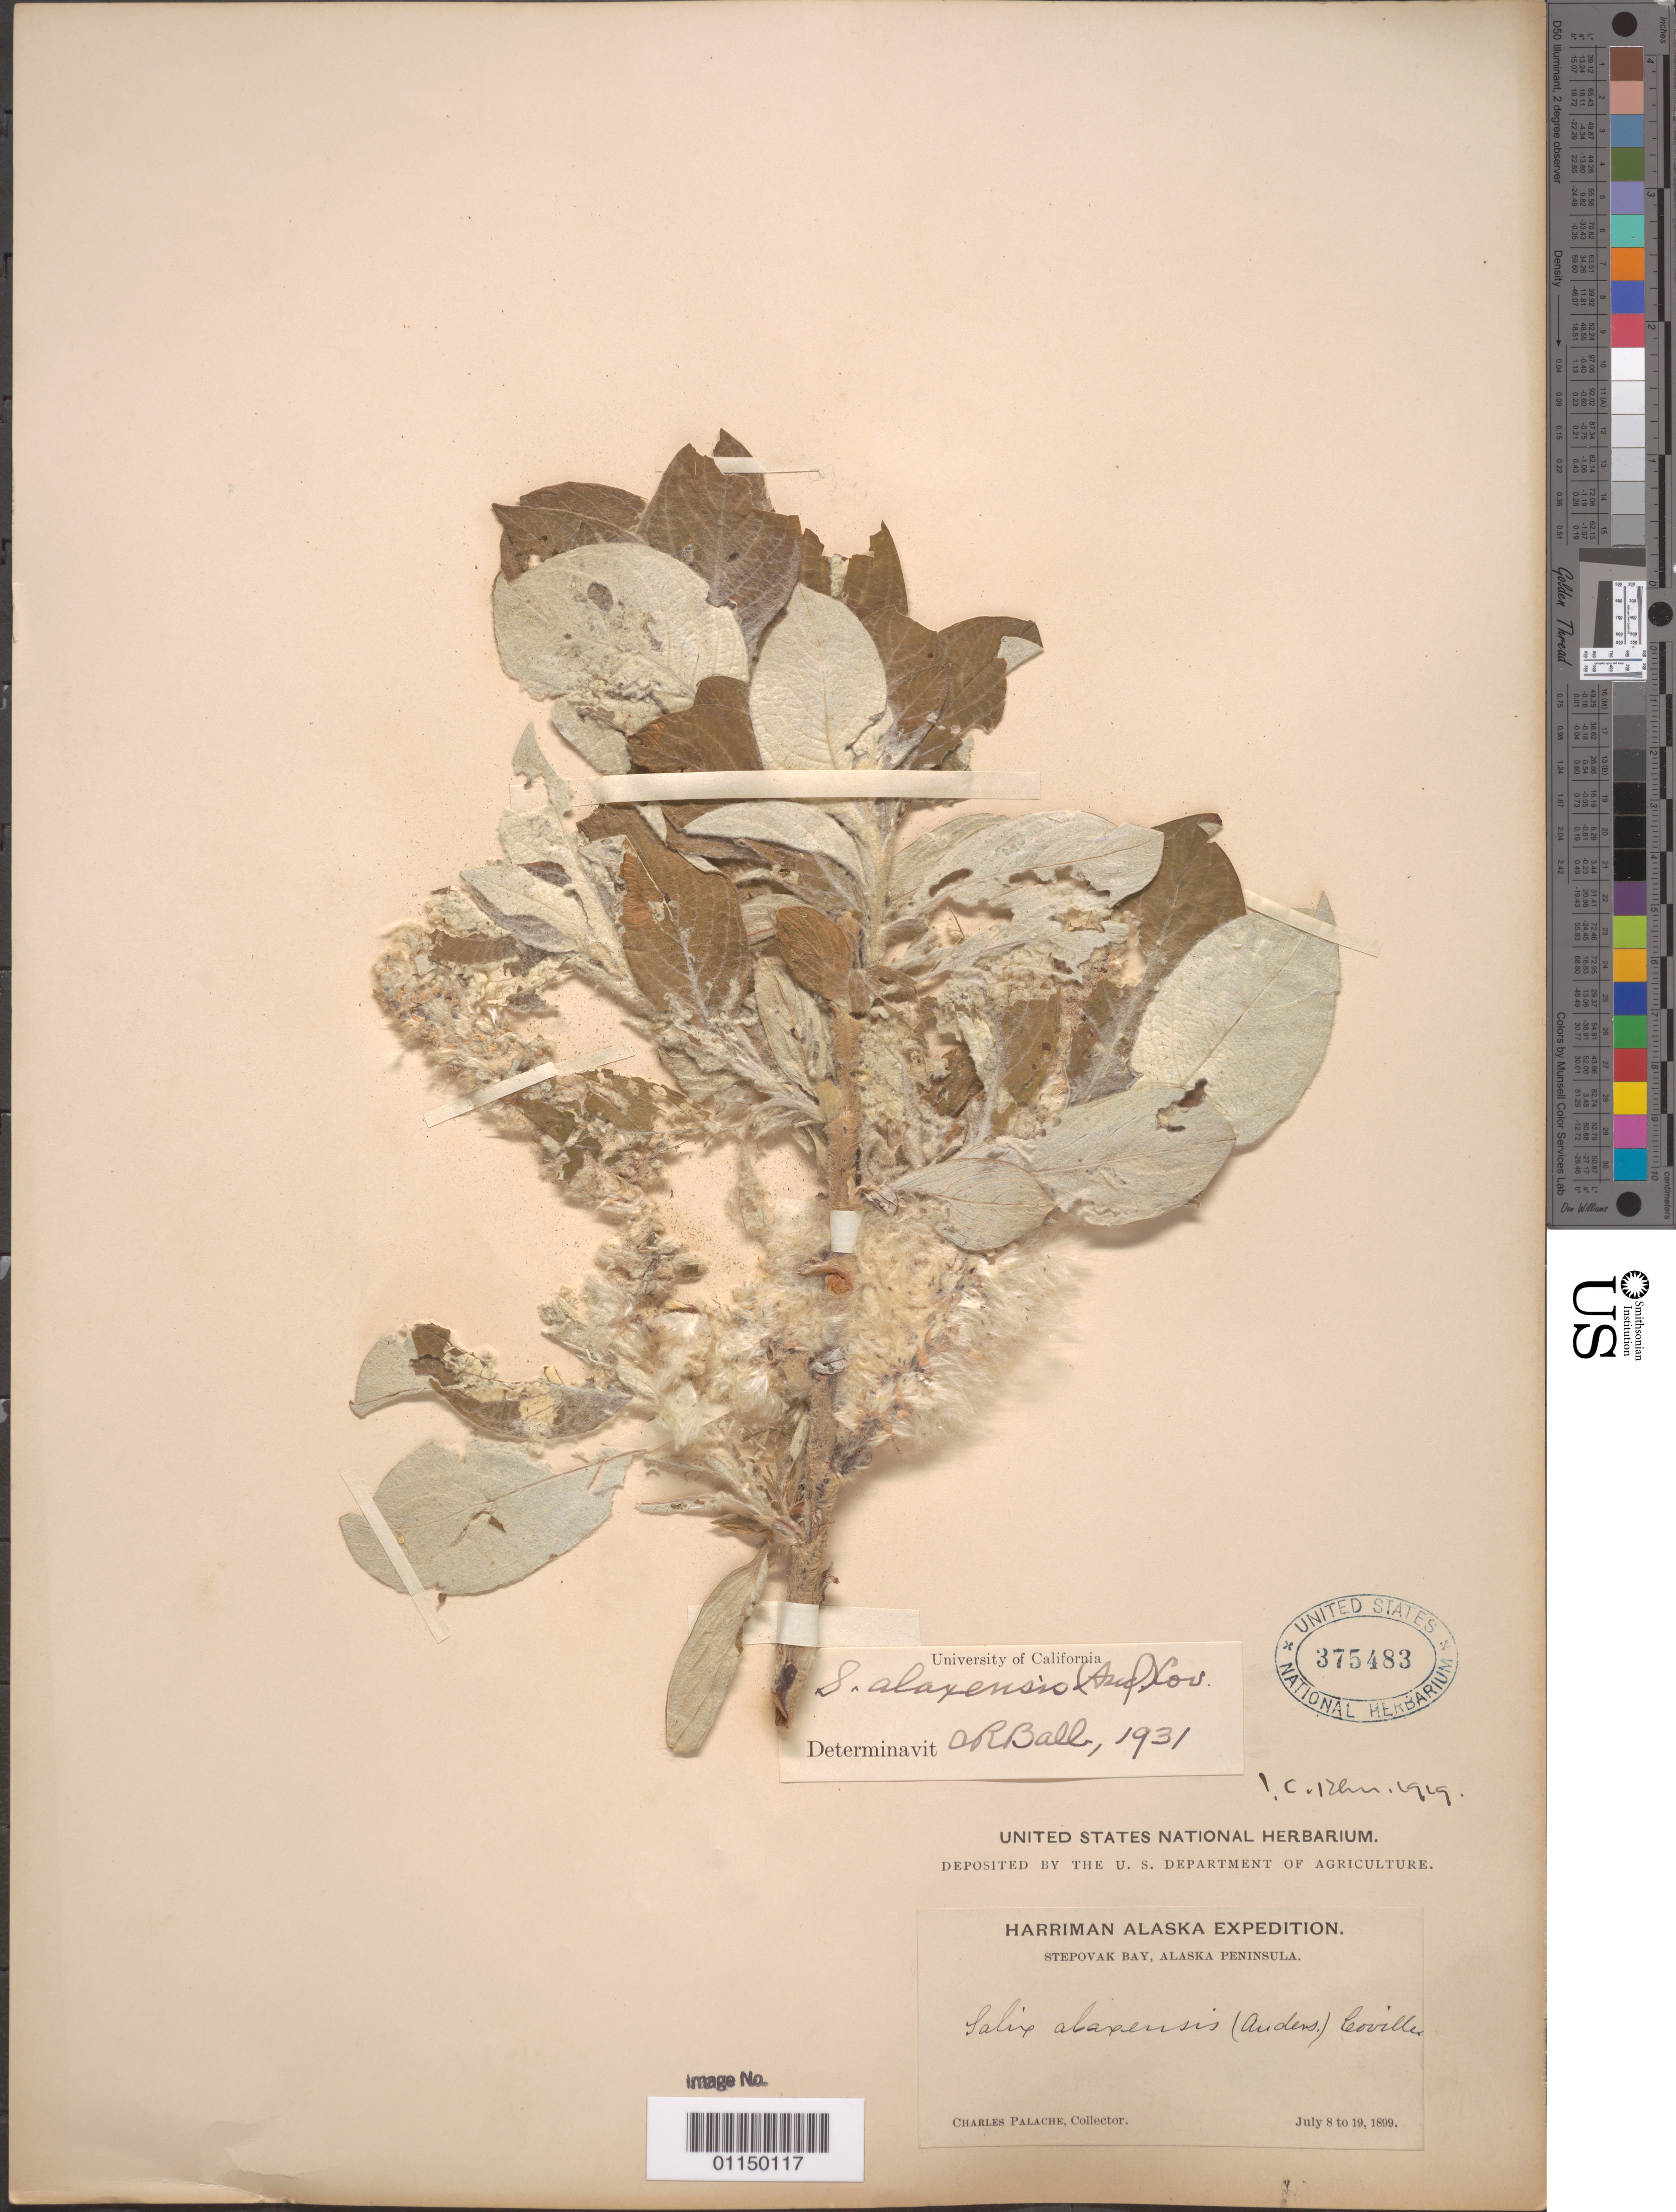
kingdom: Plantae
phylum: Tracheophyta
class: Magnoliopsida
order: Malpighiales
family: Salicaceae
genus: Salix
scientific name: Salix alaxensis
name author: (Andersson) Coville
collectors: C. Palache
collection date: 1899-07-08/1899-07-18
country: United States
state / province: Alaska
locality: Stepovak Bay, Alaska Peninsula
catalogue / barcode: US 375483